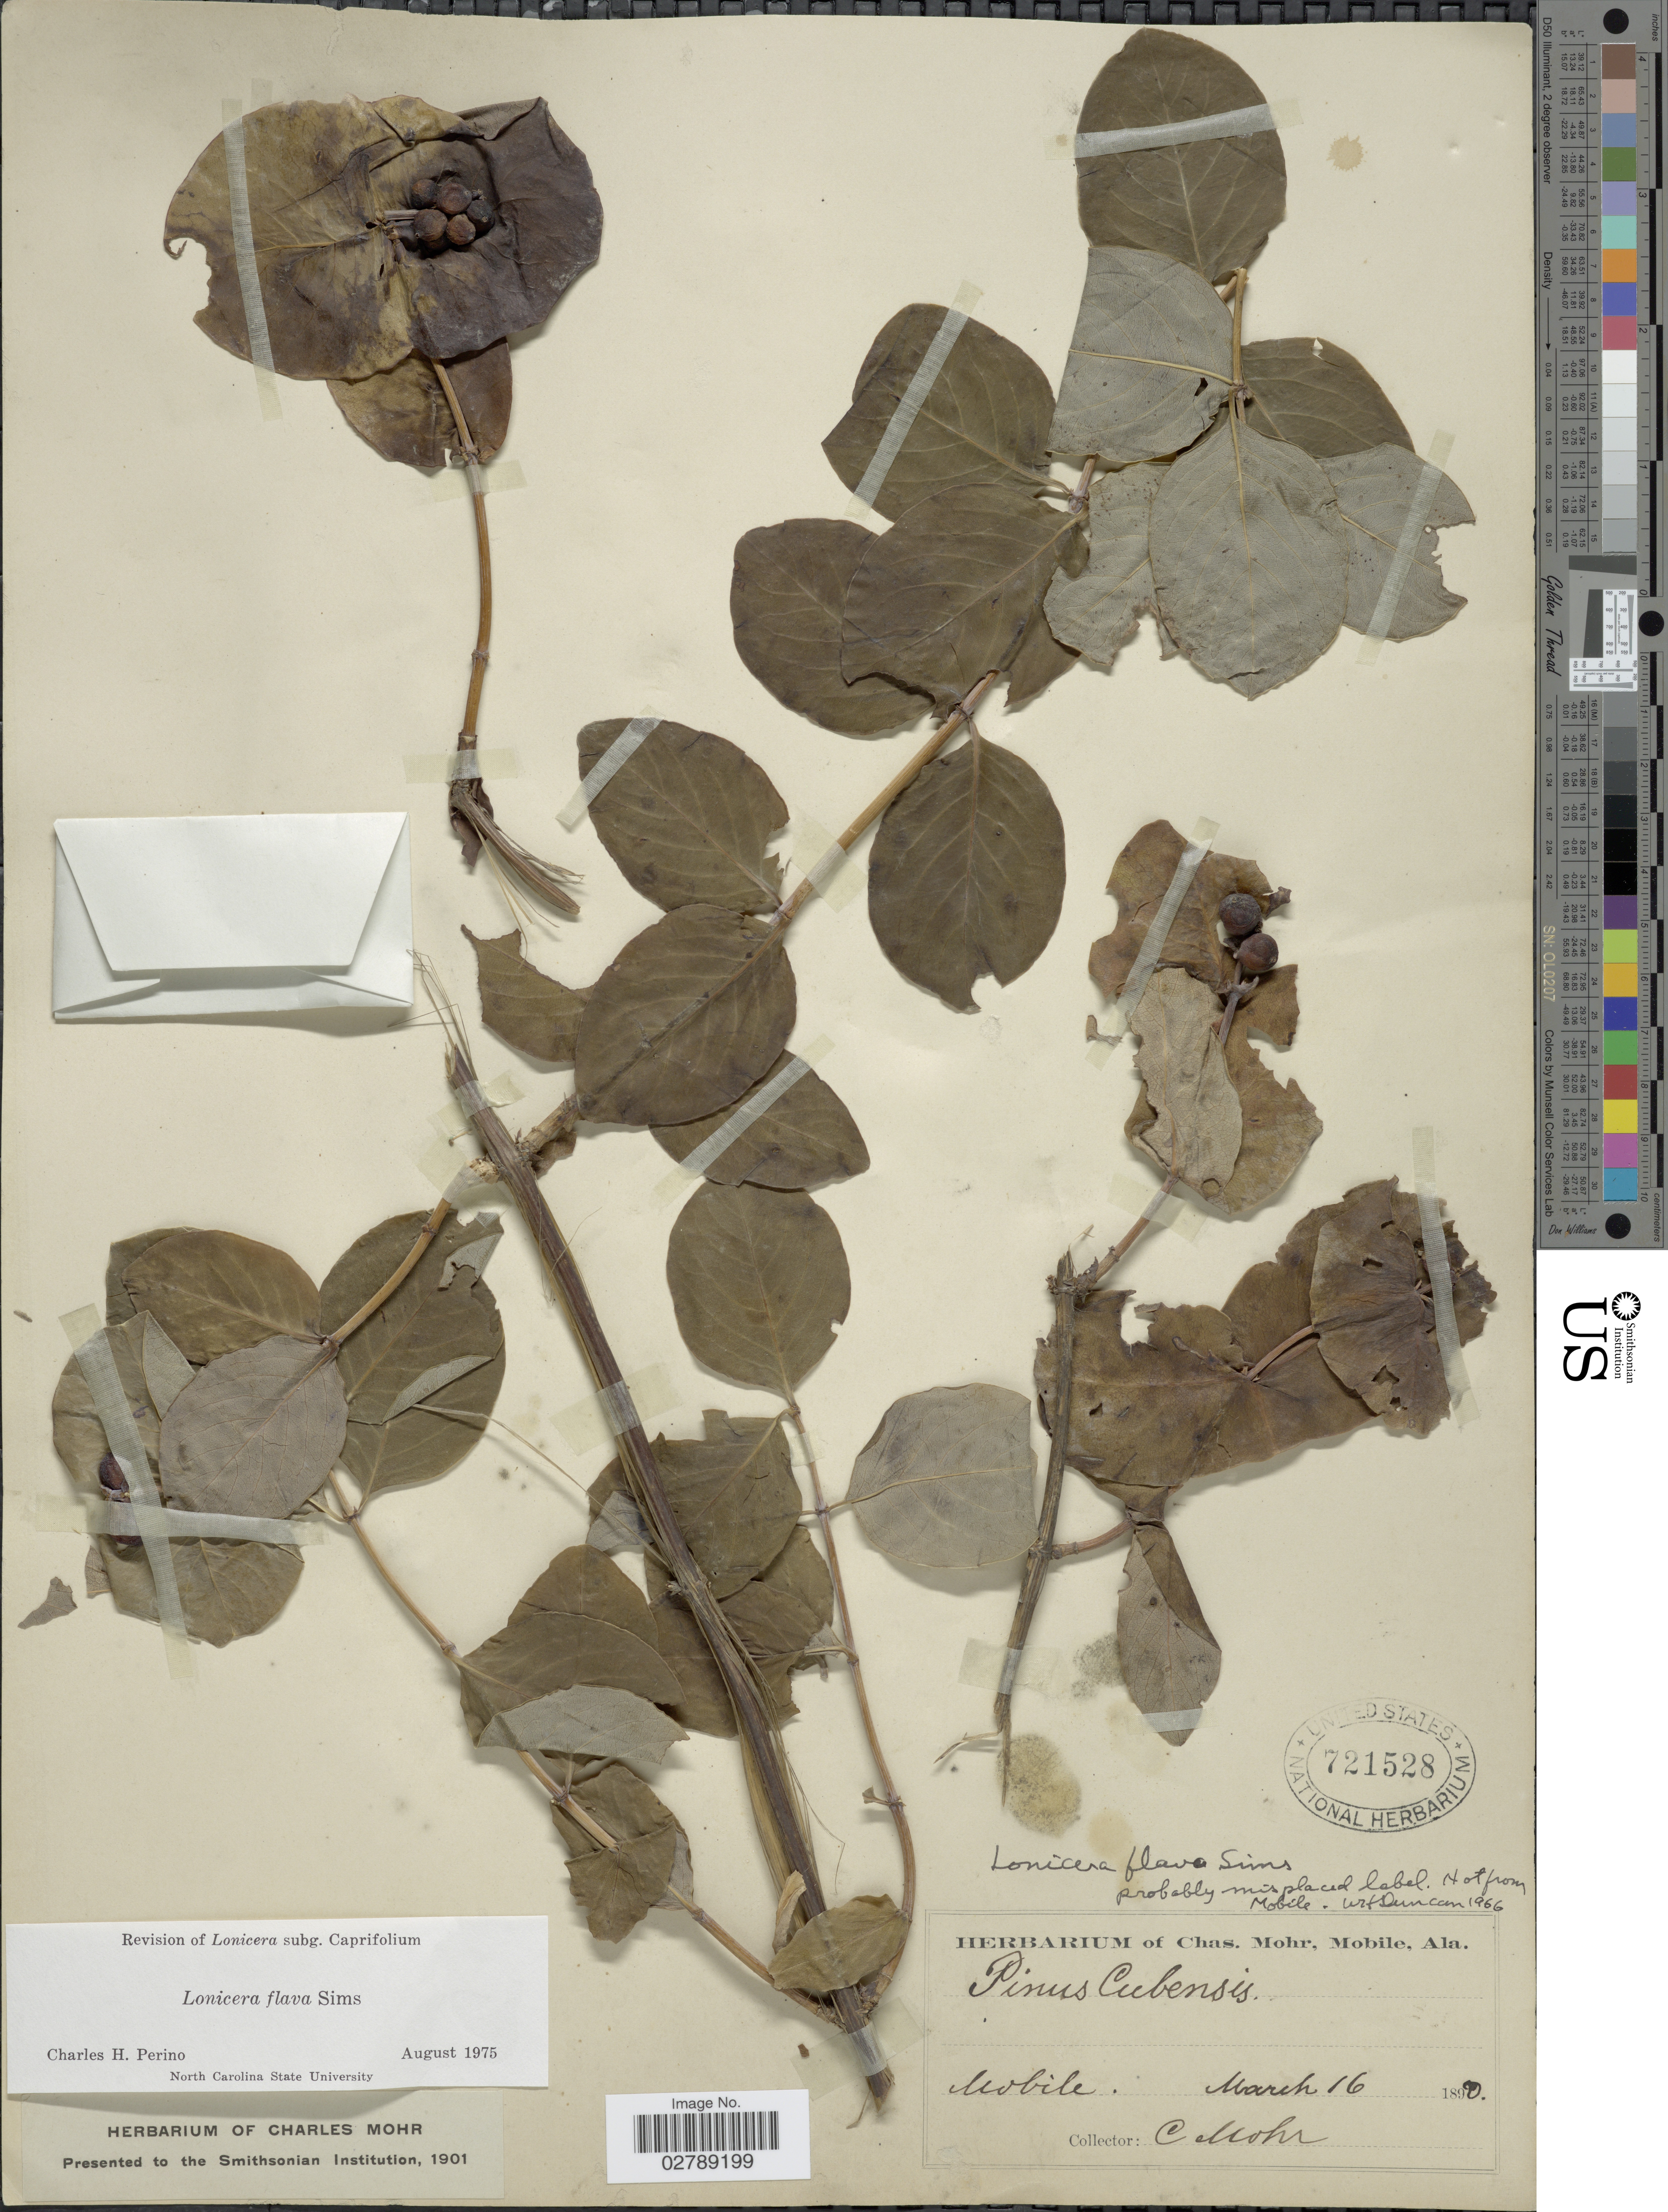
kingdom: Plantae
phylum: Tracheophyta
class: Magnoliopsida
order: Dipsacales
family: Caprifoliaceae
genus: Lonicera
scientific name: Lonicera flava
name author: Sims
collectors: Mohr, C. T. (herbarium)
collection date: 1890-03-16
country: United States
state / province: Alabama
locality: Mobile [unsure placement]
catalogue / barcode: US 721528